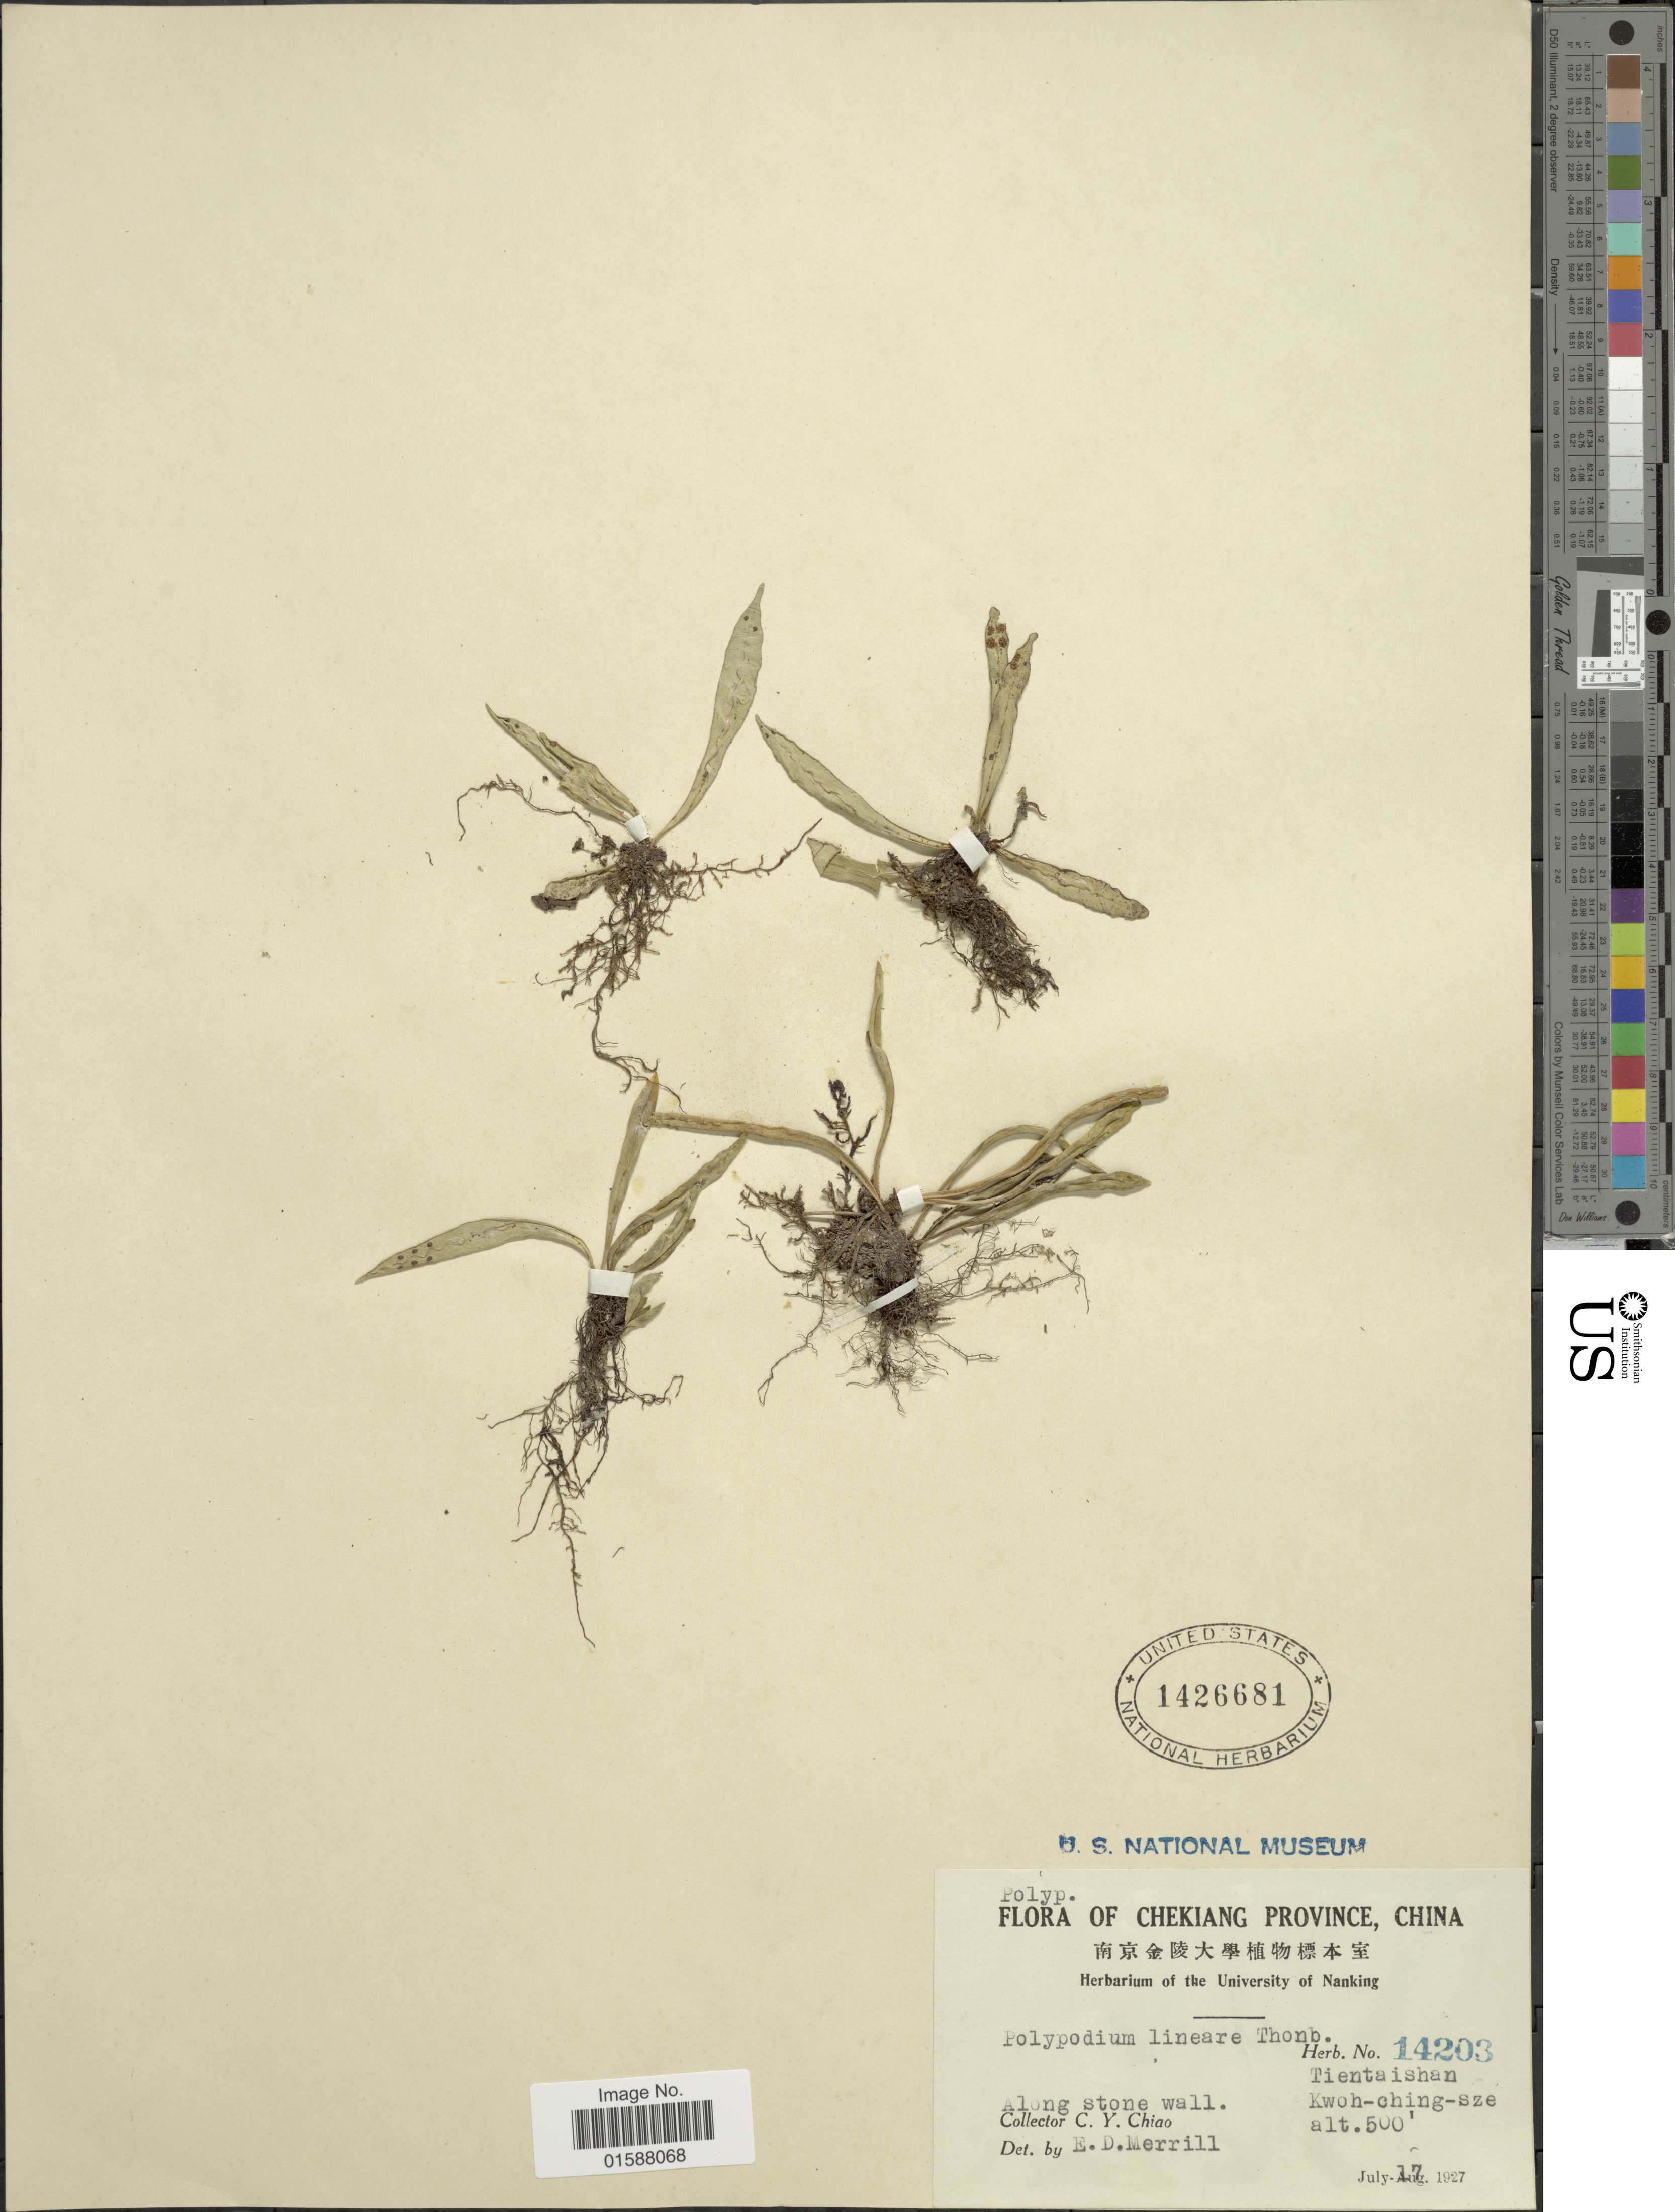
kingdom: Plantae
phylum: Tracheophyta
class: Polypodiopsida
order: Polypodiales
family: Polypodiaceae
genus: Lepisorus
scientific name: Lepisorus thunbergianus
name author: (Kaulf.) Ching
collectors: C. Chaio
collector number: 14203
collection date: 1927-07-17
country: China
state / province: Zhejiang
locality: Chekiang Province, Tientaishan Kwoh-ching-sze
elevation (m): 152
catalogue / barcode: US 1426681